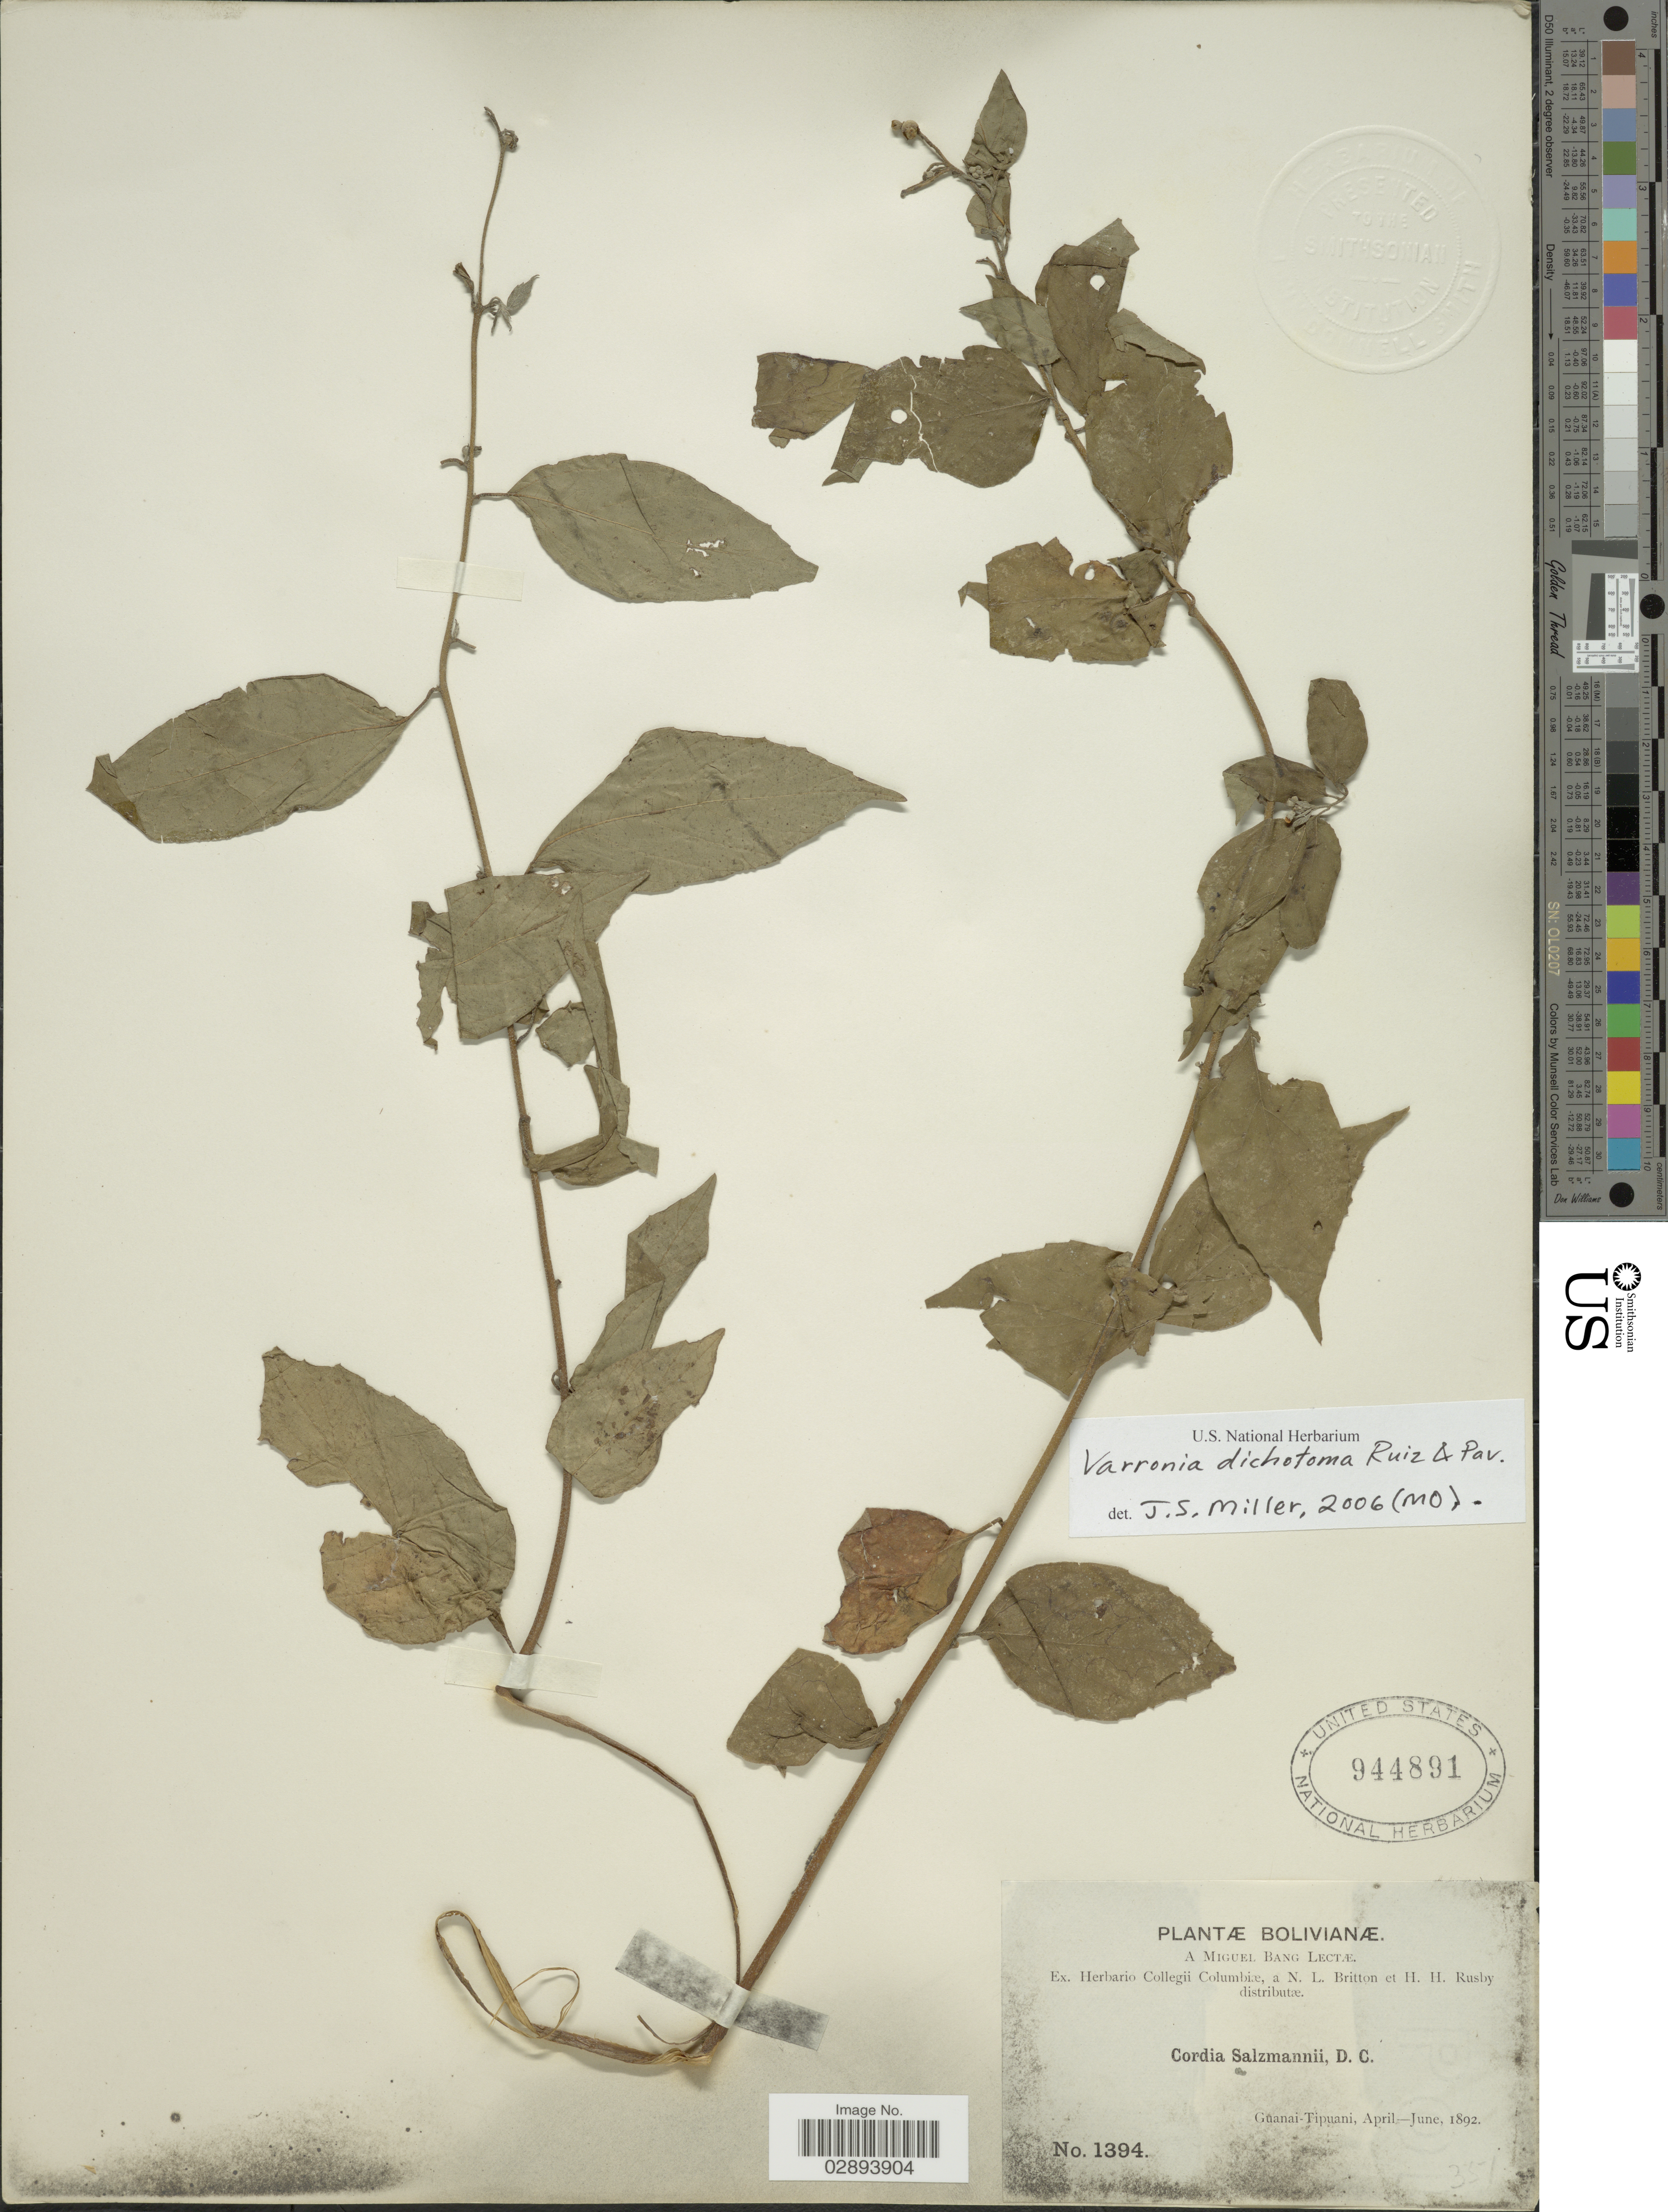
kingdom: Plantae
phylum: Tracheophyta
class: Magnoliopsida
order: Boraginales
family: Cordiaceae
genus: Varronia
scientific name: Varronia dichotoma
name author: Ruiz & Pav.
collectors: M. Bang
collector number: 1394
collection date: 1892-04/1892-06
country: Bolivia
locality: Guanai-Tipuani.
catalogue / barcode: US 944891